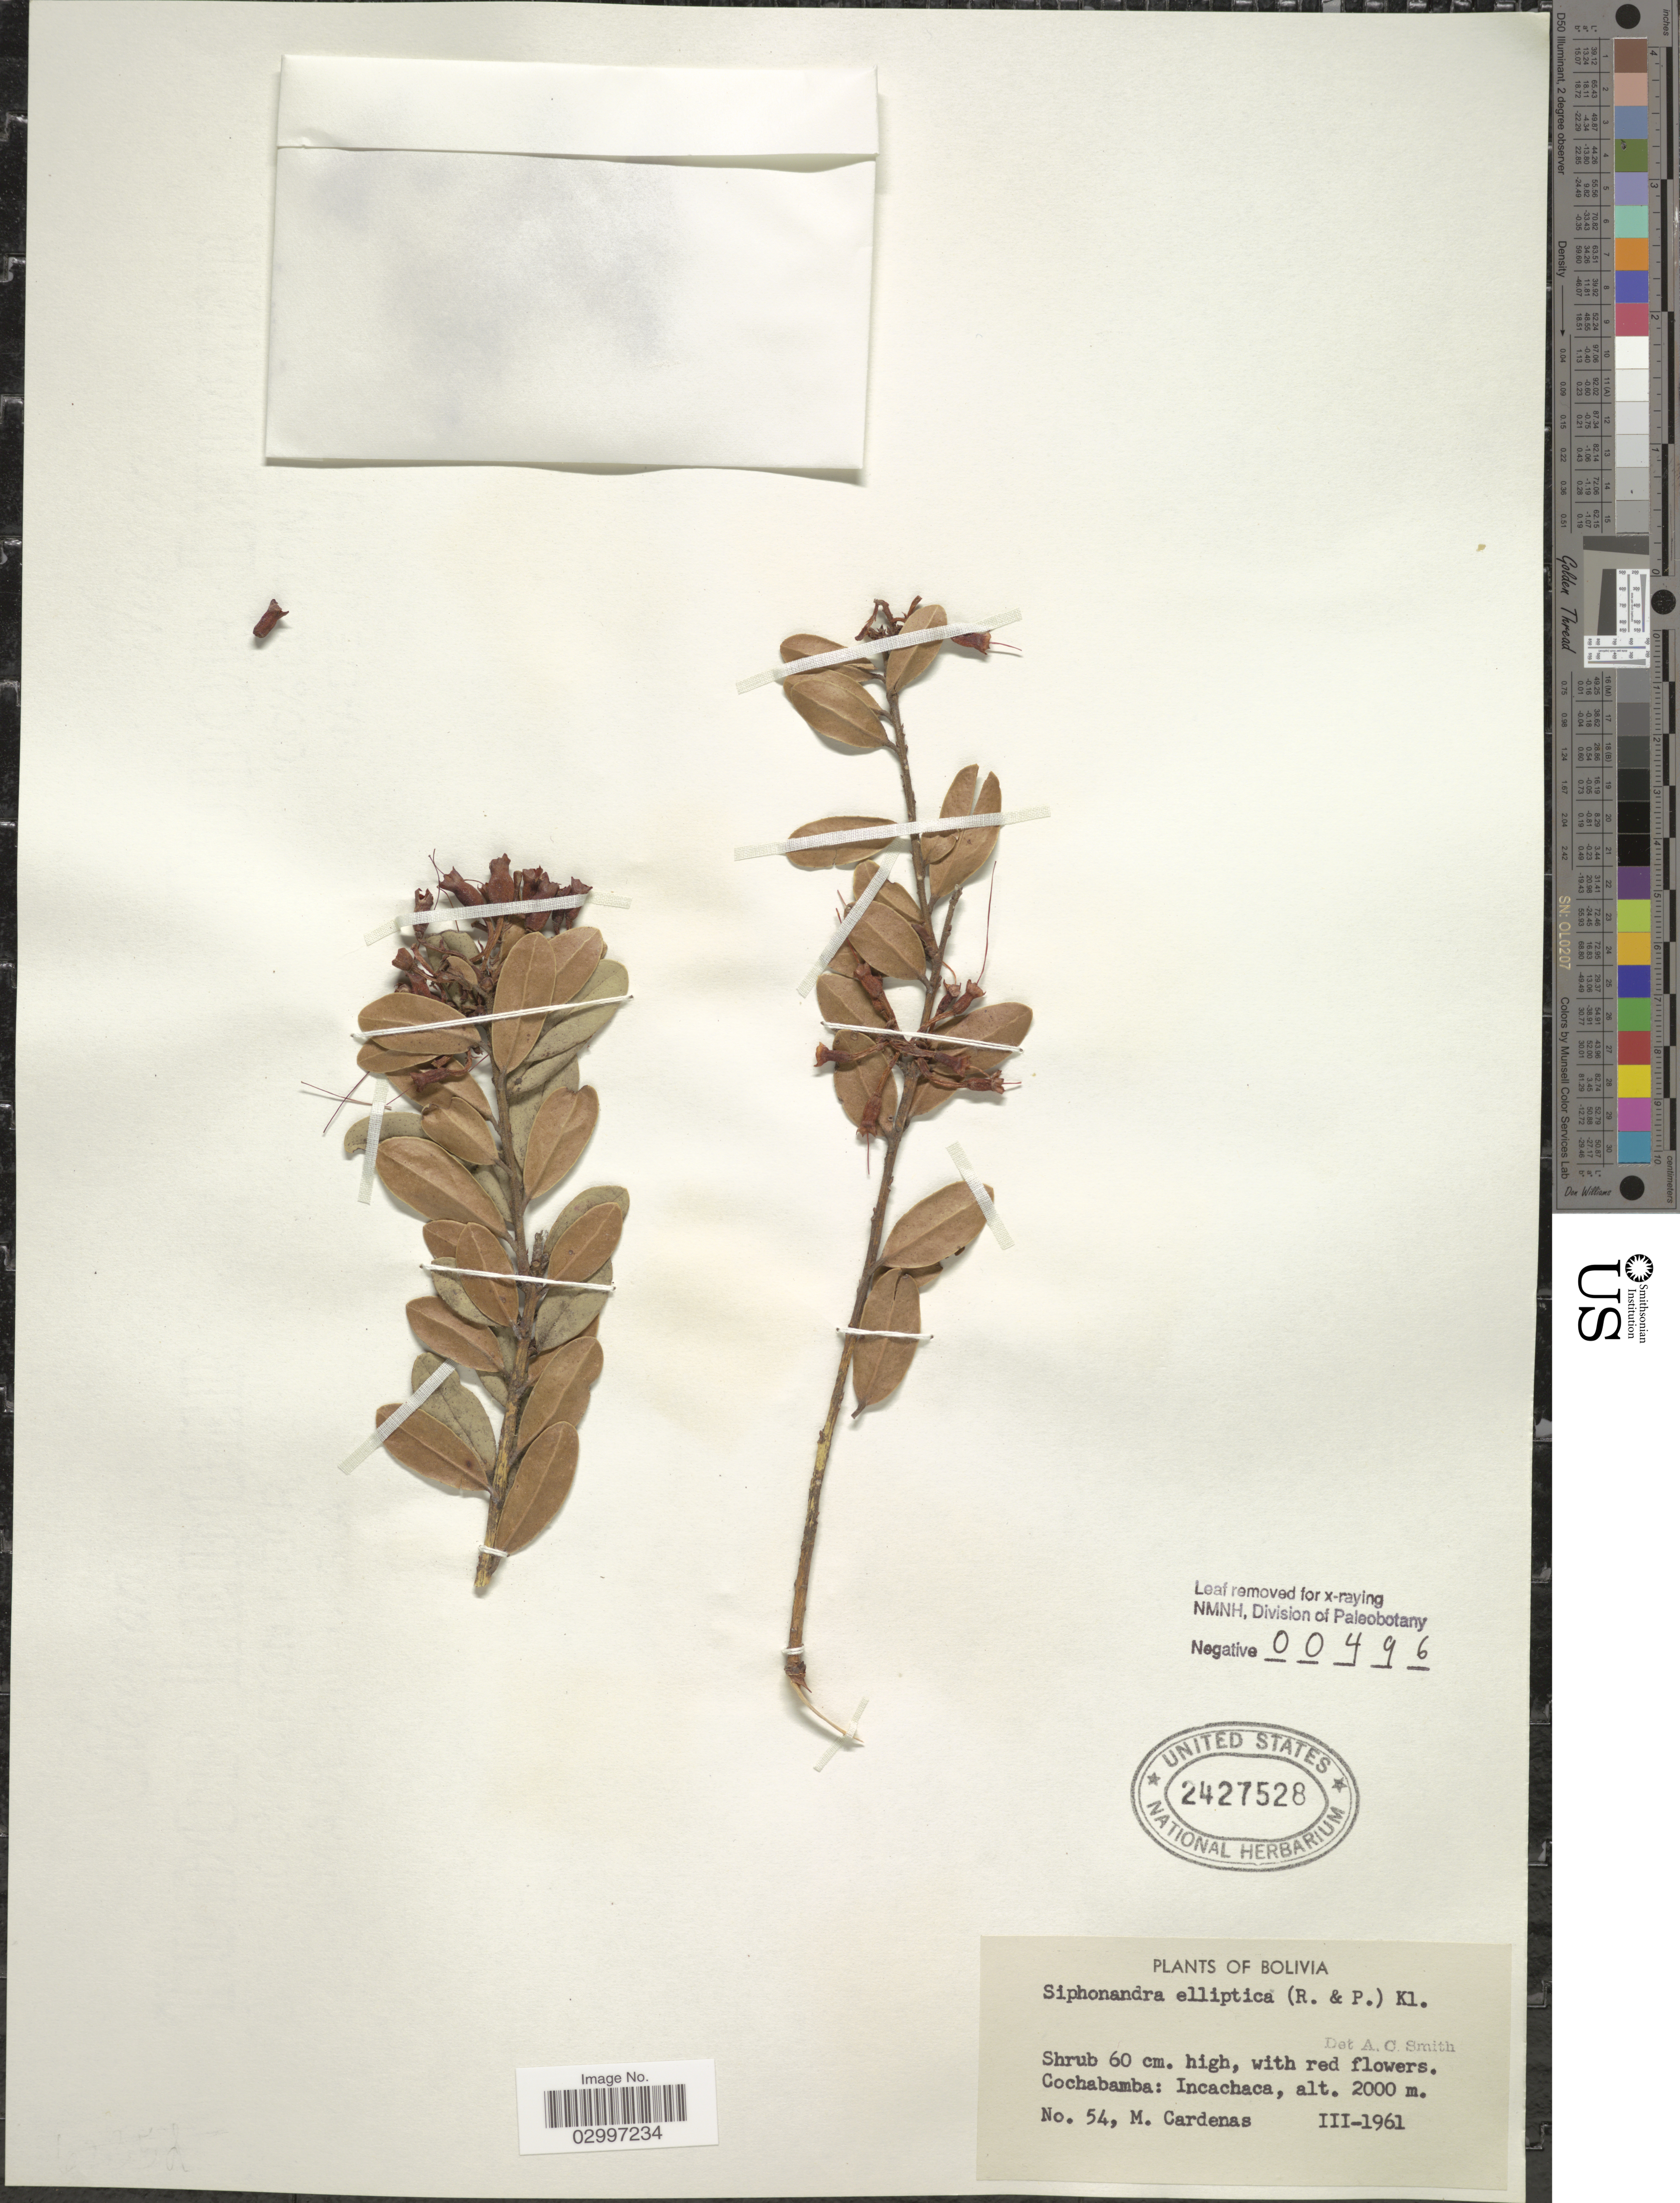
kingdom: Plantae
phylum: Tracheophyta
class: Magnoliopsida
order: Ericales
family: Ericaceae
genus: Siphonandra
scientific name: Siphonandra elliptica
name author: (Ruiz & Pav. ex D. Don) Klotzsch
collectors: M. Cárdenas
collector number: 54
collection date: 1961-03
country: Bolivia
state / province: Cochabamba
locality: Incachaca.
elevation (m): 2000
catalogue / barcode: US 2427528